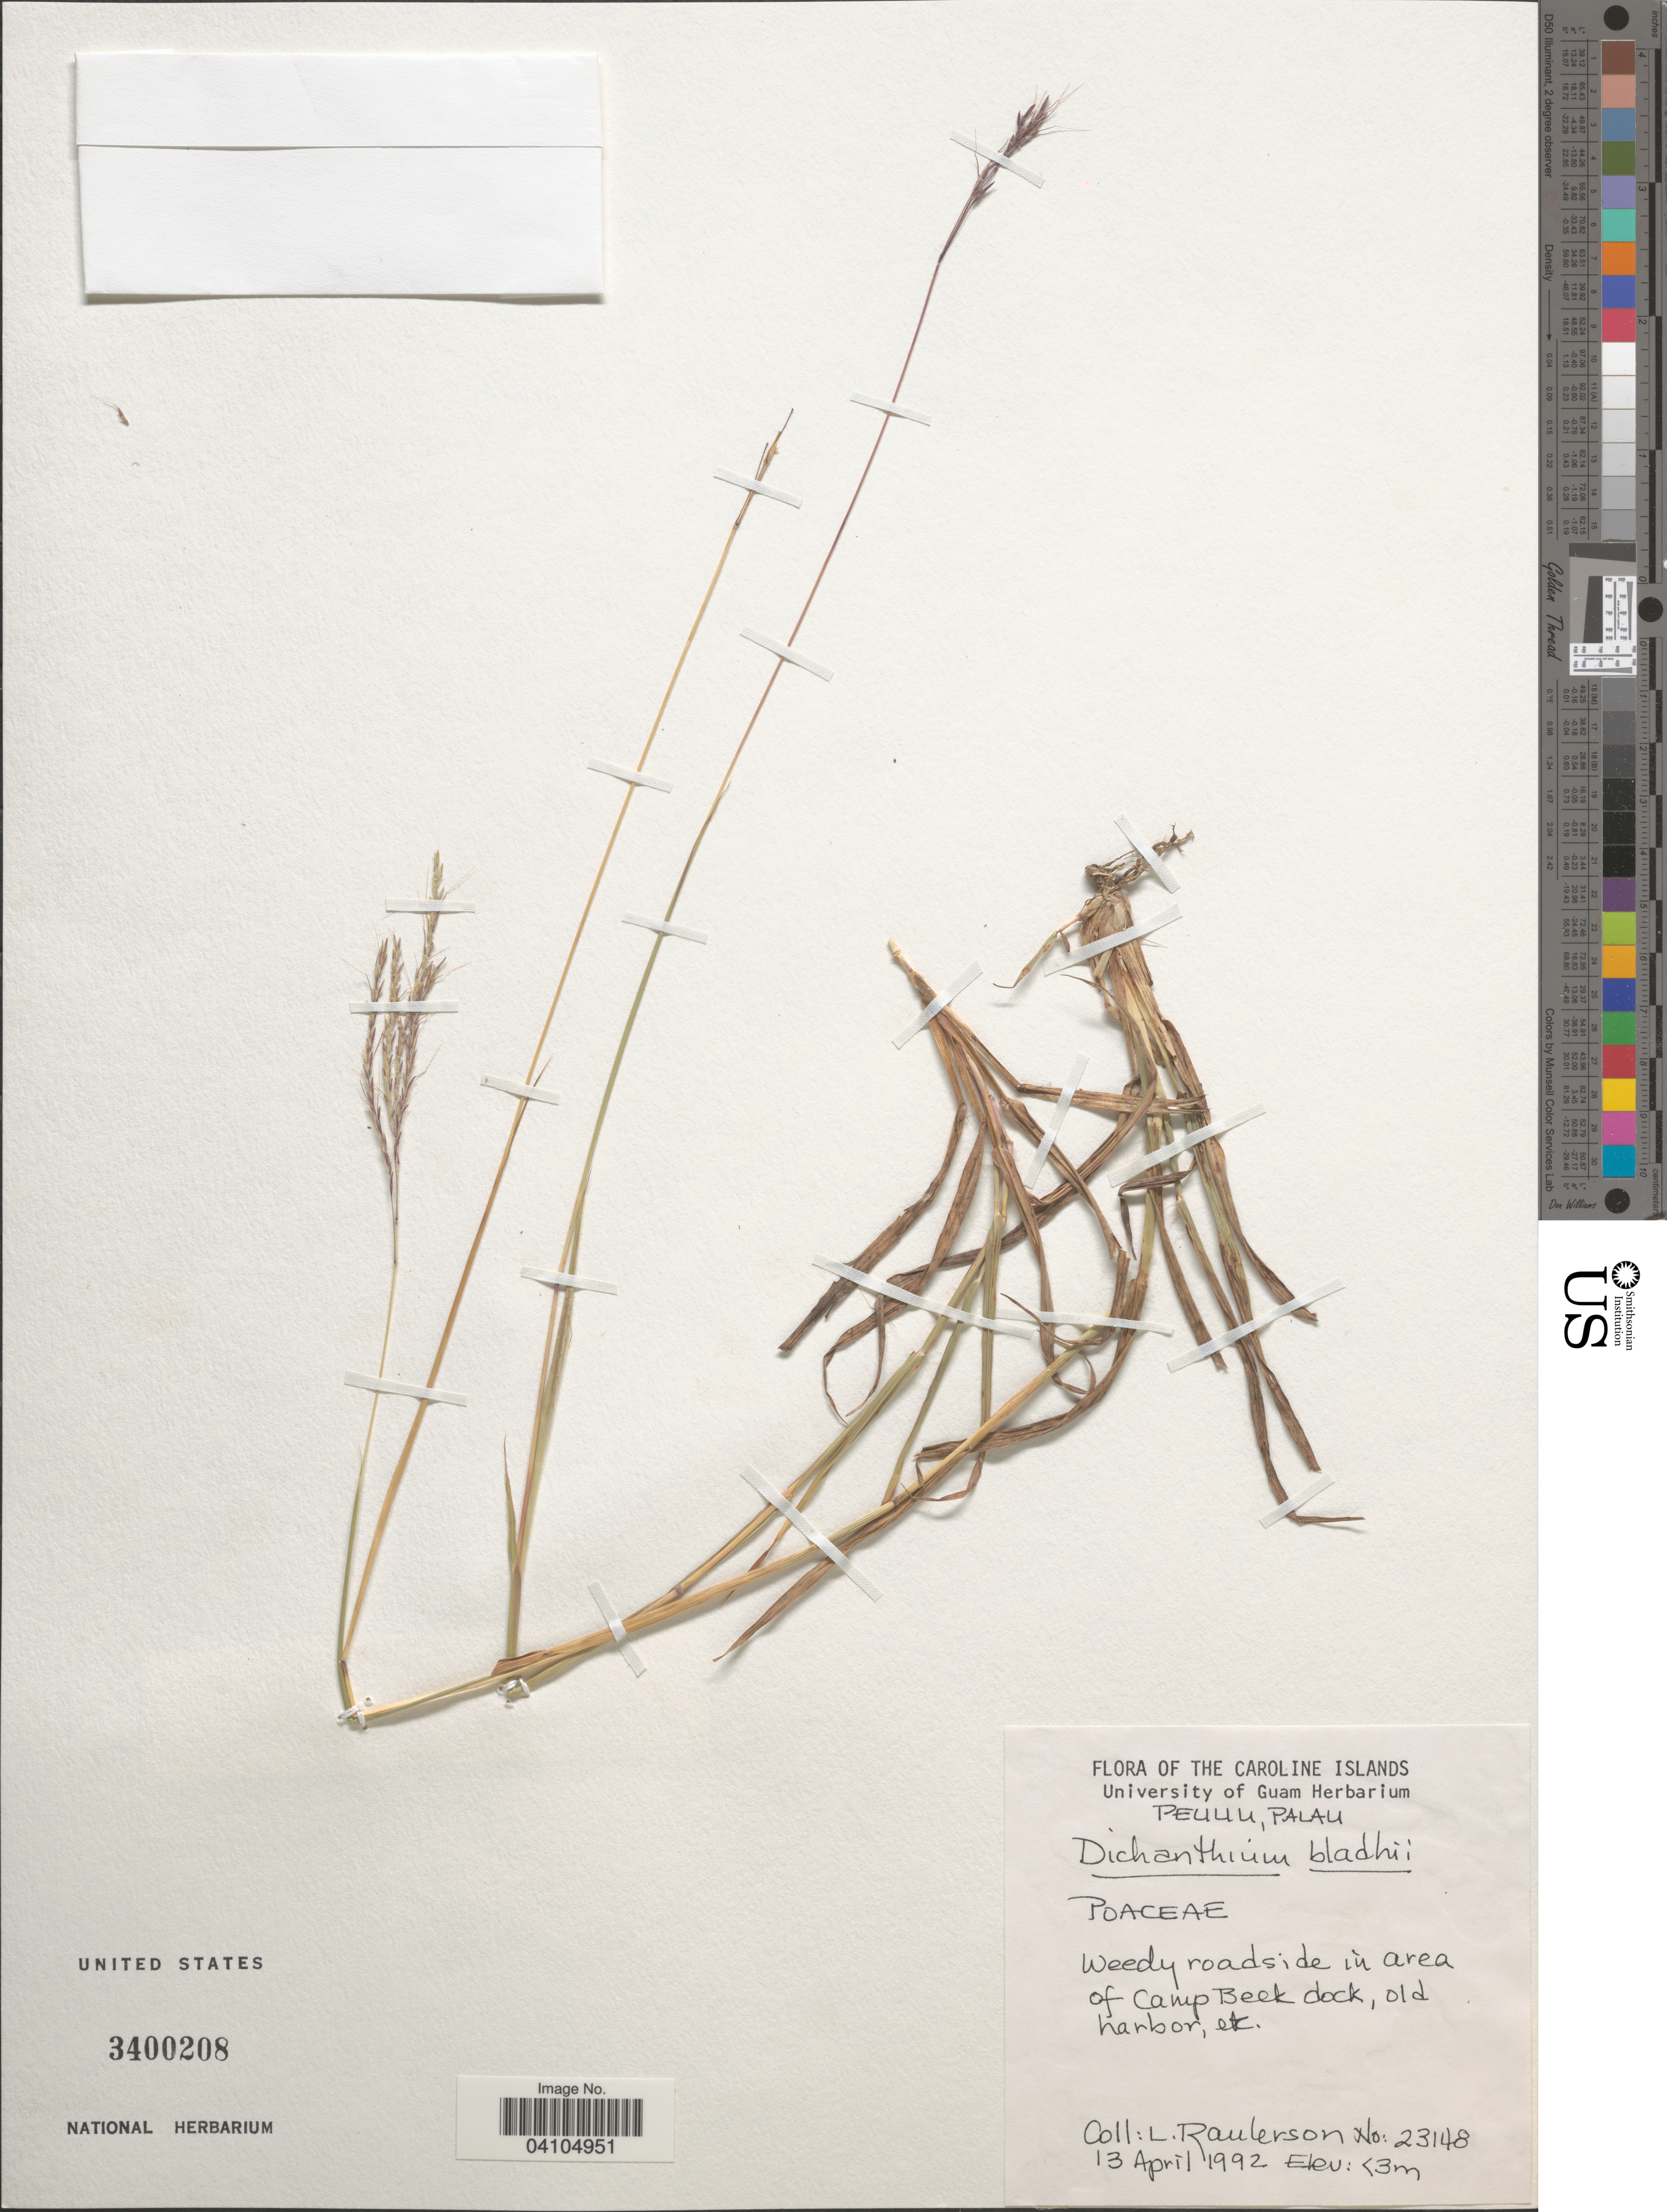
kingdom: Plantae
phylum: Tracheophyta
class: Liliopsida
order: Poales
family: Poaceae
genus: Bothriochloa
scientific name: Bothriochloa bladhii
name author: (Retz.) S.T. Blake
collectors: L. Raulerson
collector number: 23148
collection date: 1992-04-13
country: Palau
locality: The Caroline Islands. Peuuu [interpreted], Palau. In area of Camp Beck dock.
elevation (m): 3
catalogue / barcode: US 3400208